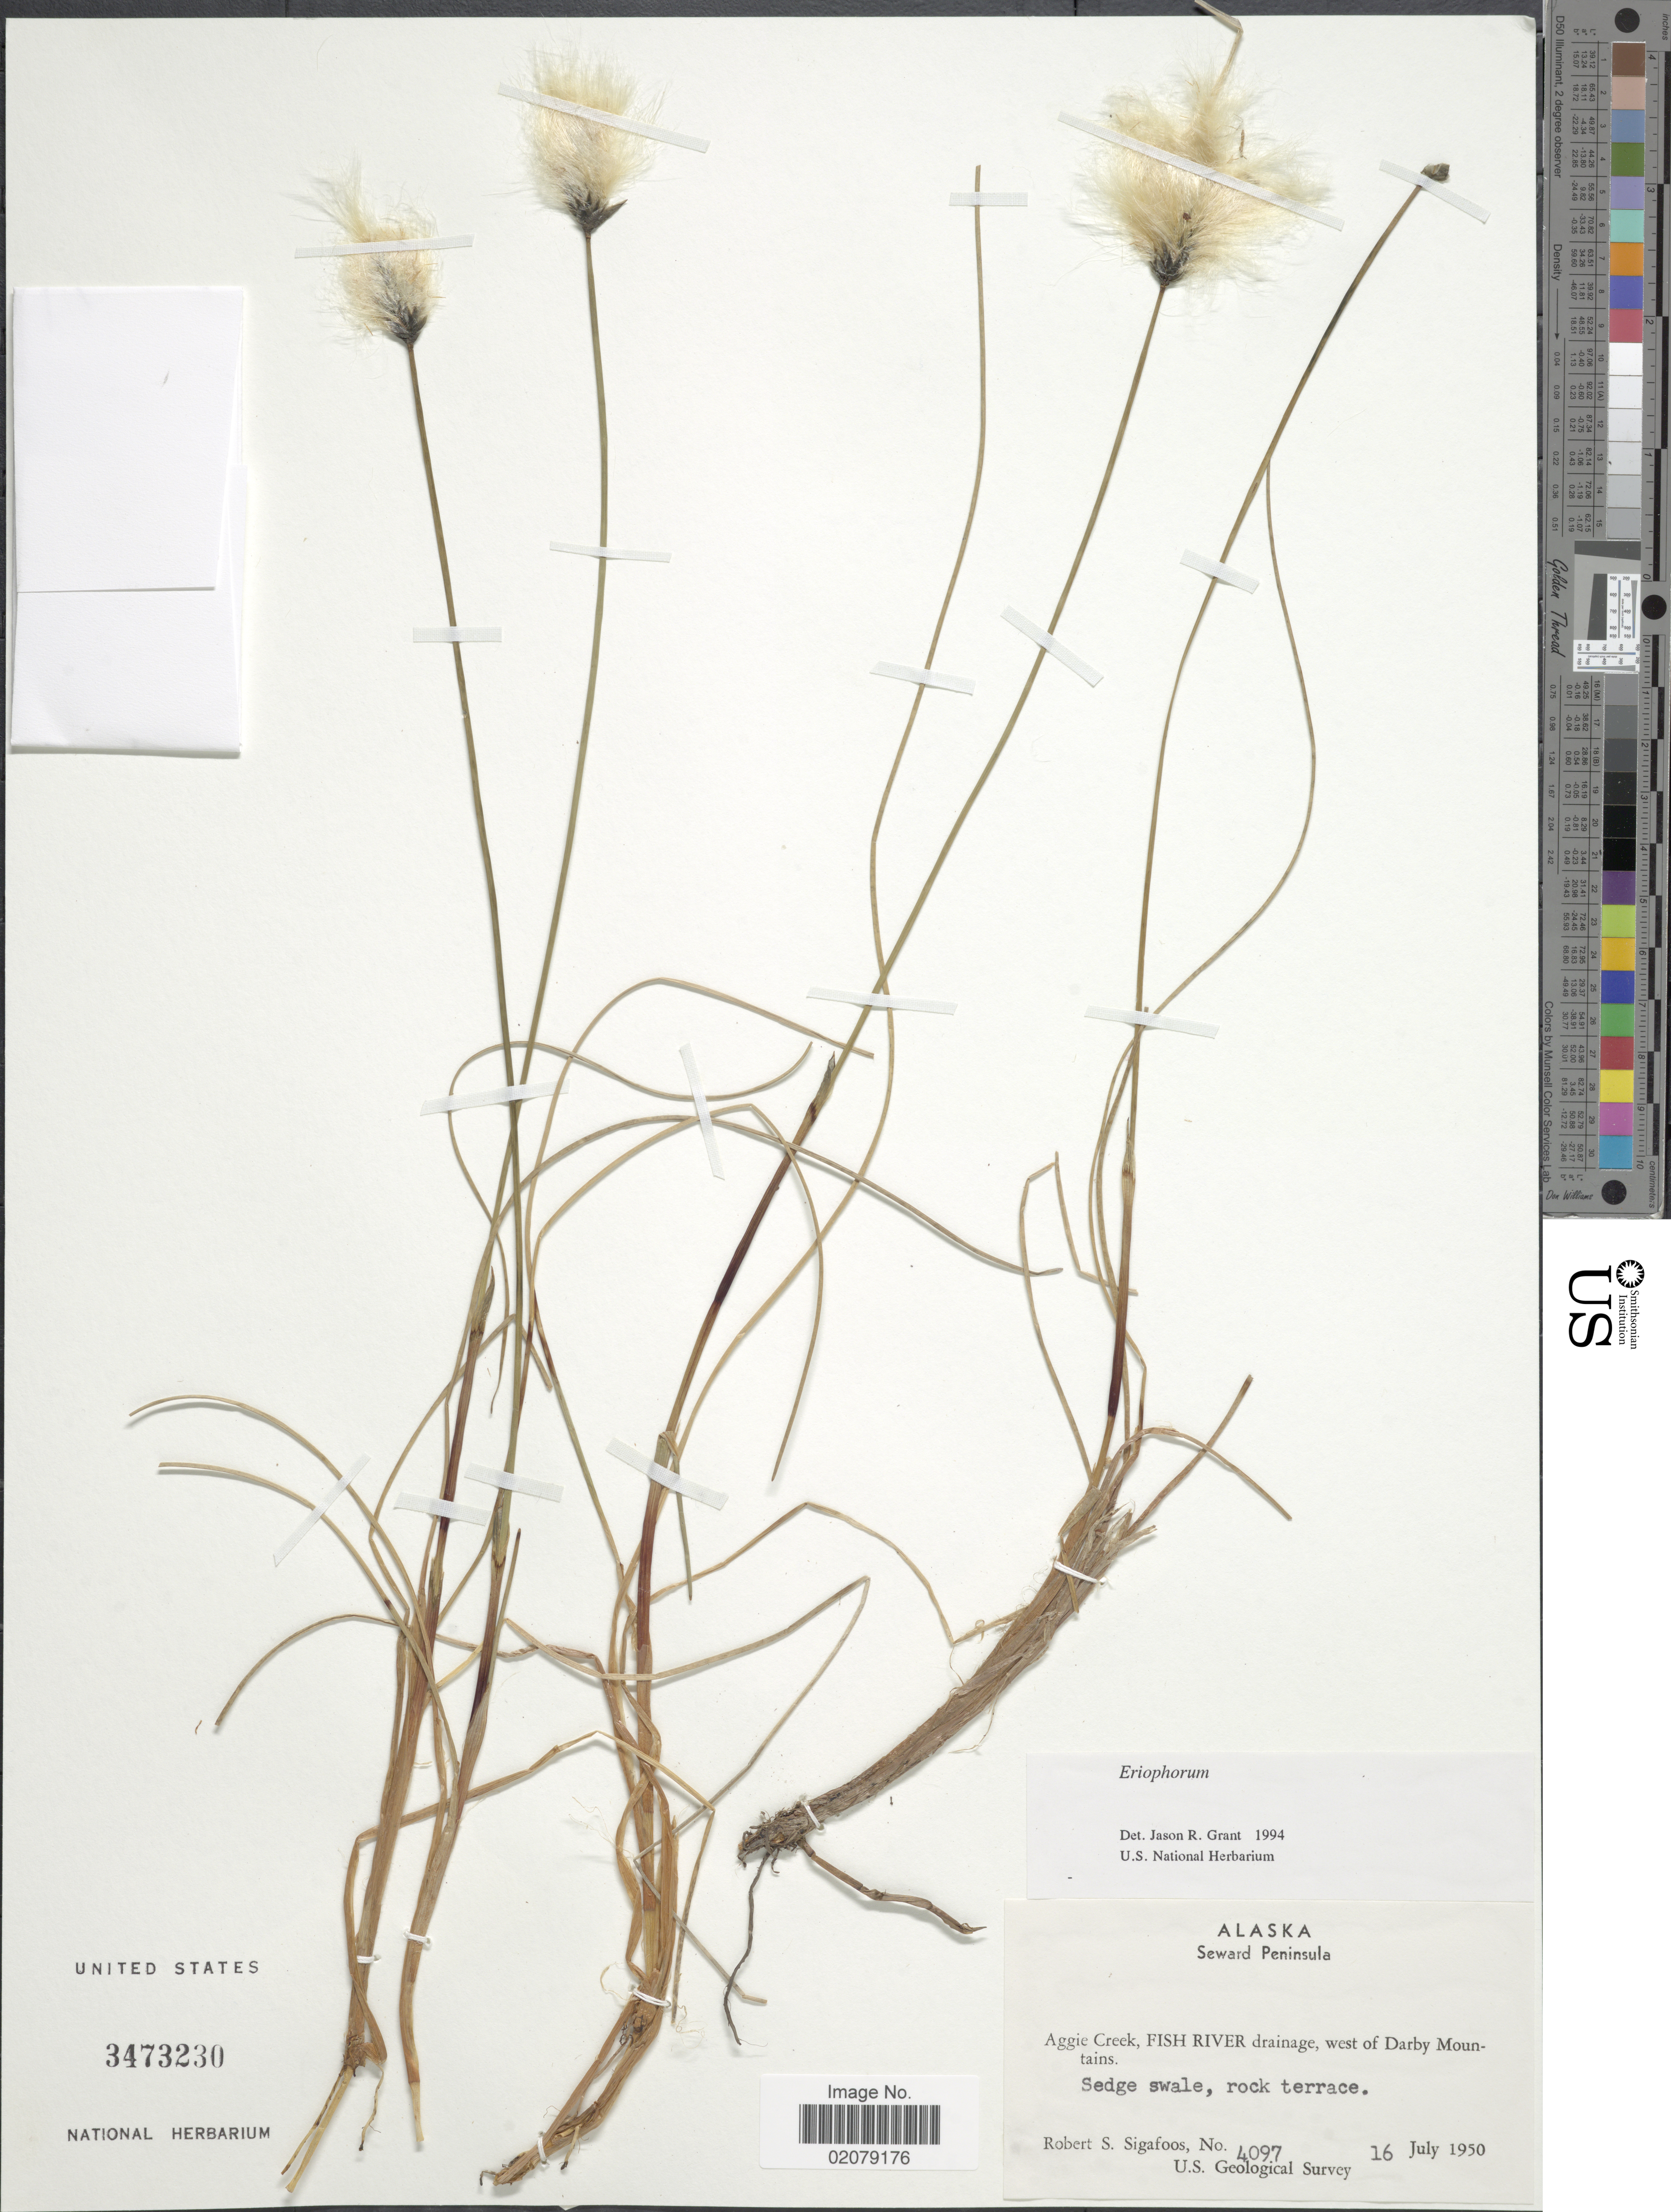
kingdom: Plantae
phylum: Tracheophyta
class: Liliopsida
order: Poales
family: Cyperaceae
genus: Eriophorum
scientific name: Eriophorum sp.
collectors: R. Sigafoos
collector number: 4097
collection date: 1950-07-16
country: United States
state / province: Alaska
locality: Alaska, Seward Peninsula, Aggie Creek, Fish River drainage, west of Darby Mountains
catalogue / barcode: US 3473230